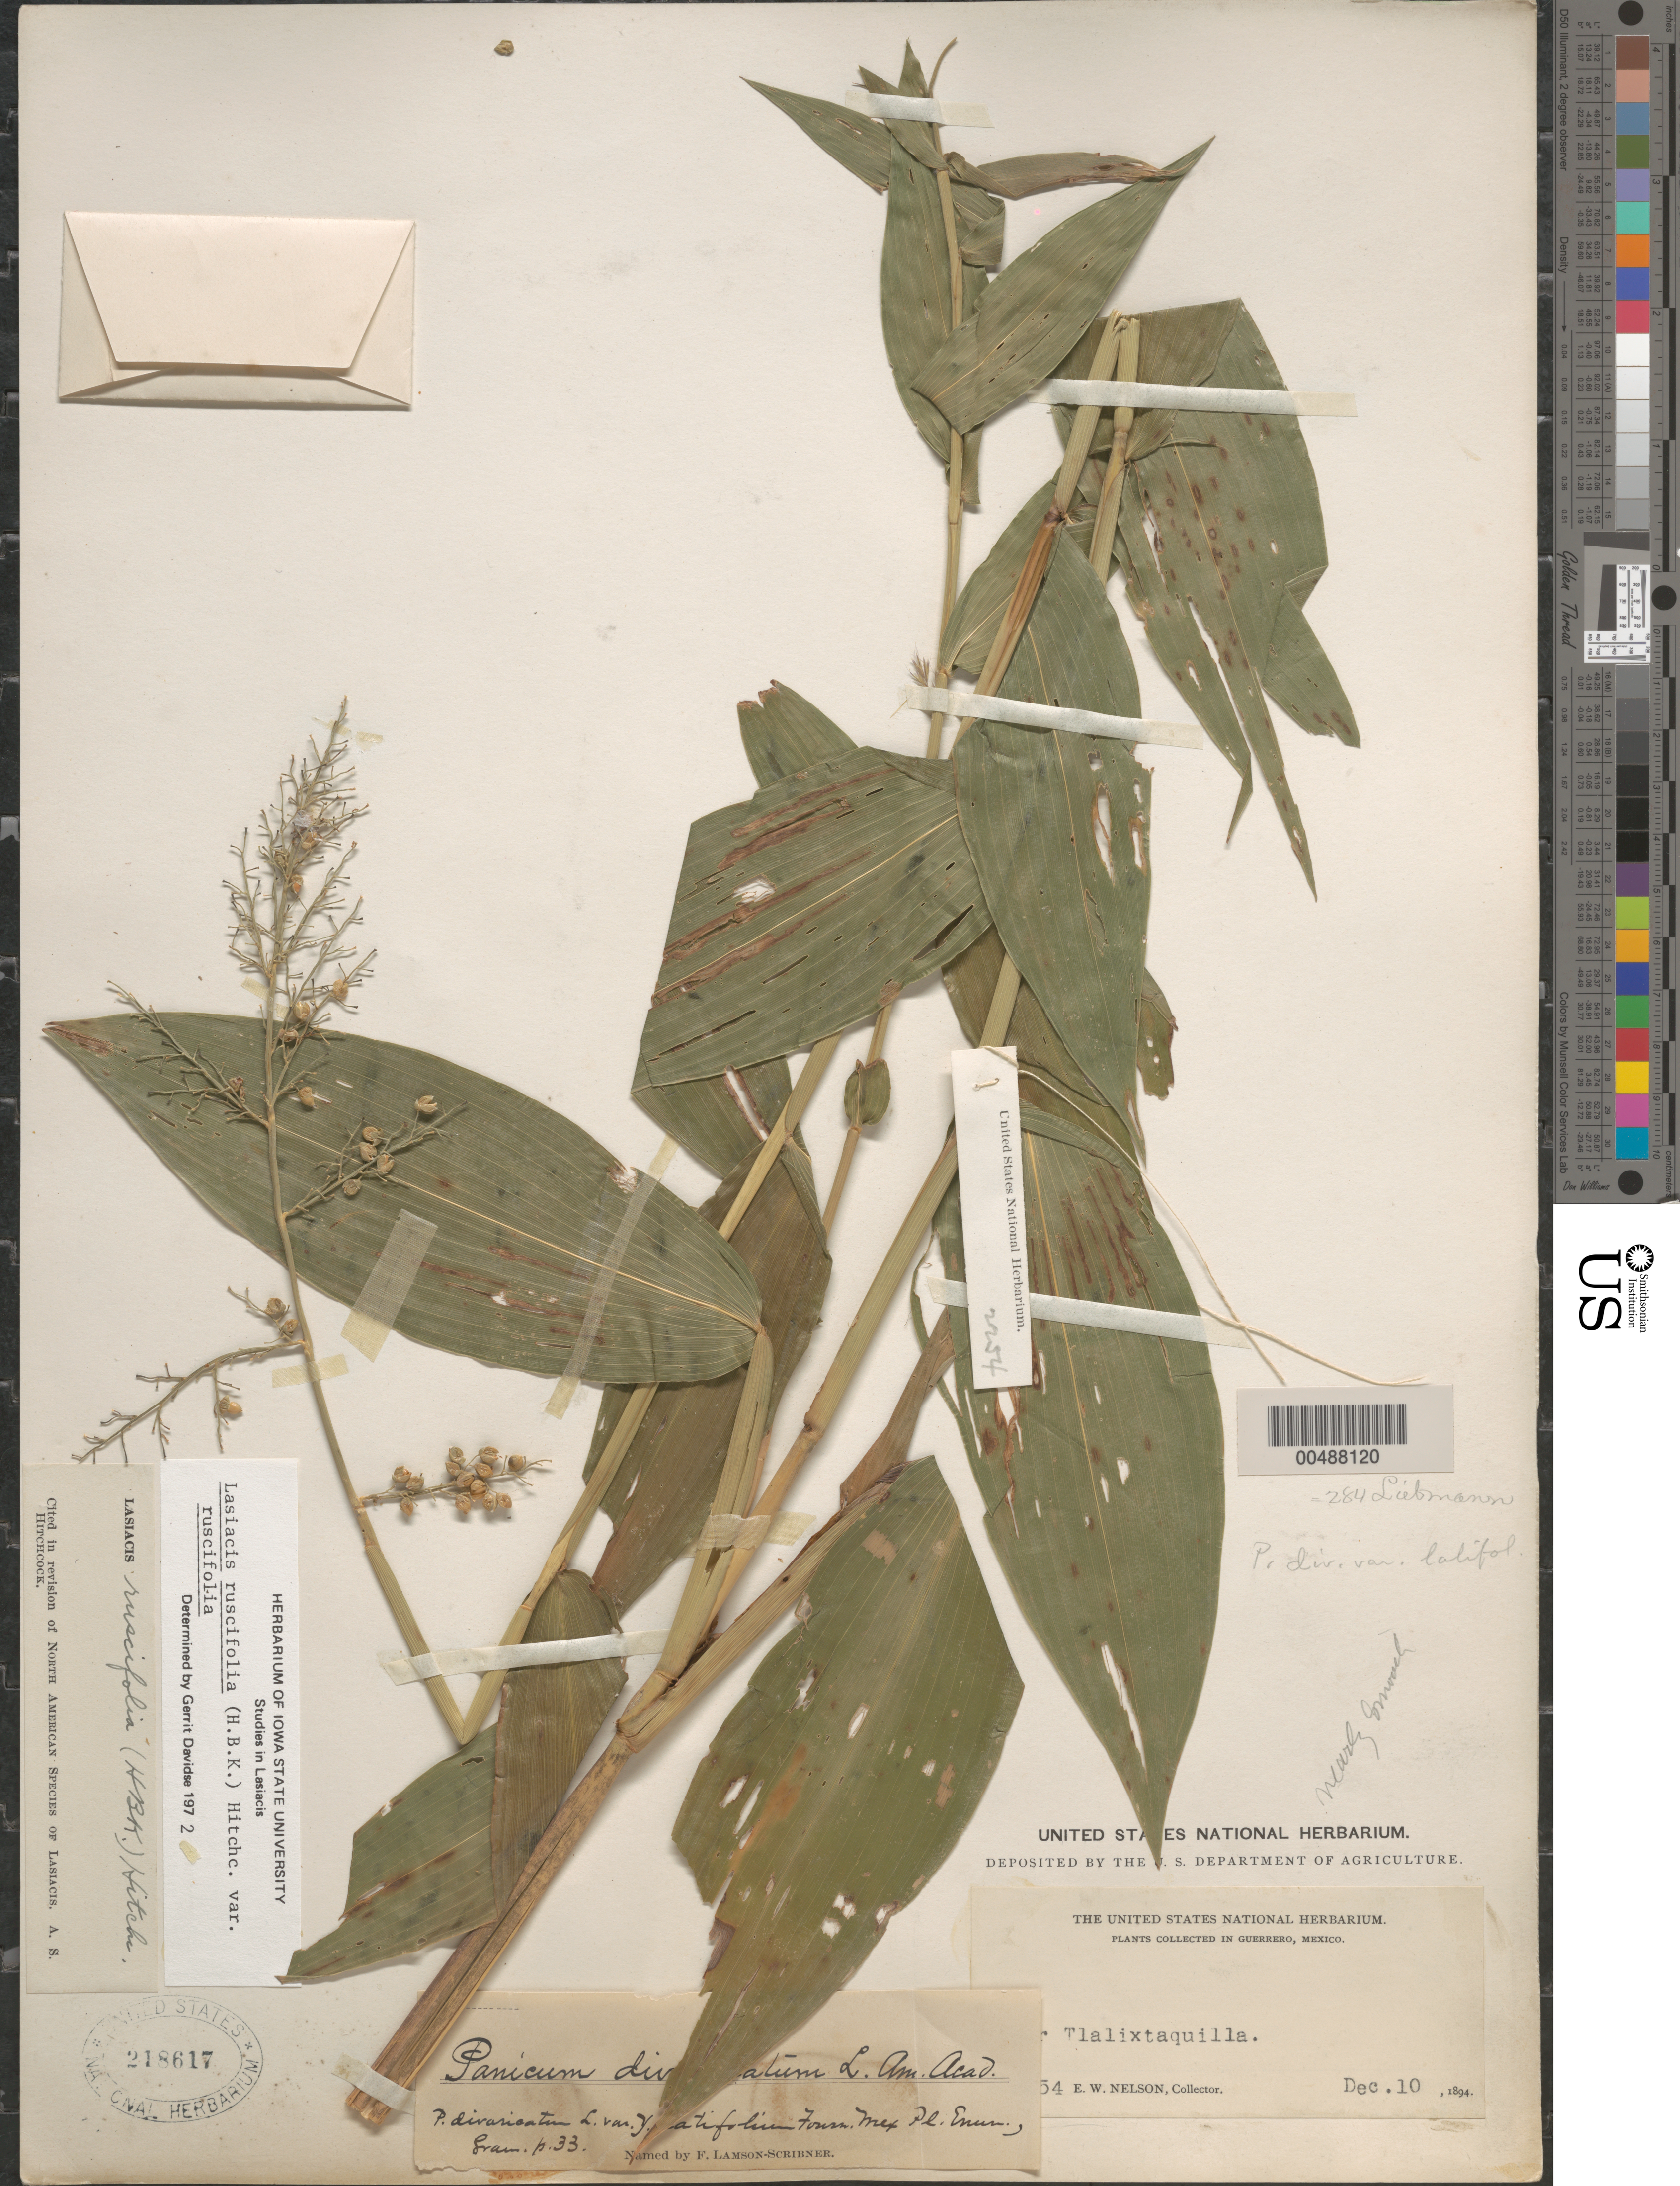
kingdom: Plantae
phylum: Tracheophyta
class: Liliopsida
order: Poales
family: Poaceae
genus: Lasiacis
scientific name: Lasiacis ruscifolia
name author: (Kunth) Hitchc.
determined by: Davidse, Gerrit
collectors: E. W. Nelson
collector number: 2254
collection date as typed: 10 Dec 1894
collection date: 1894-12-10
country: Mexico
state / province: Guerrero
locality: Near Tlalixtaquilla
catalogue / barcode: US 218617